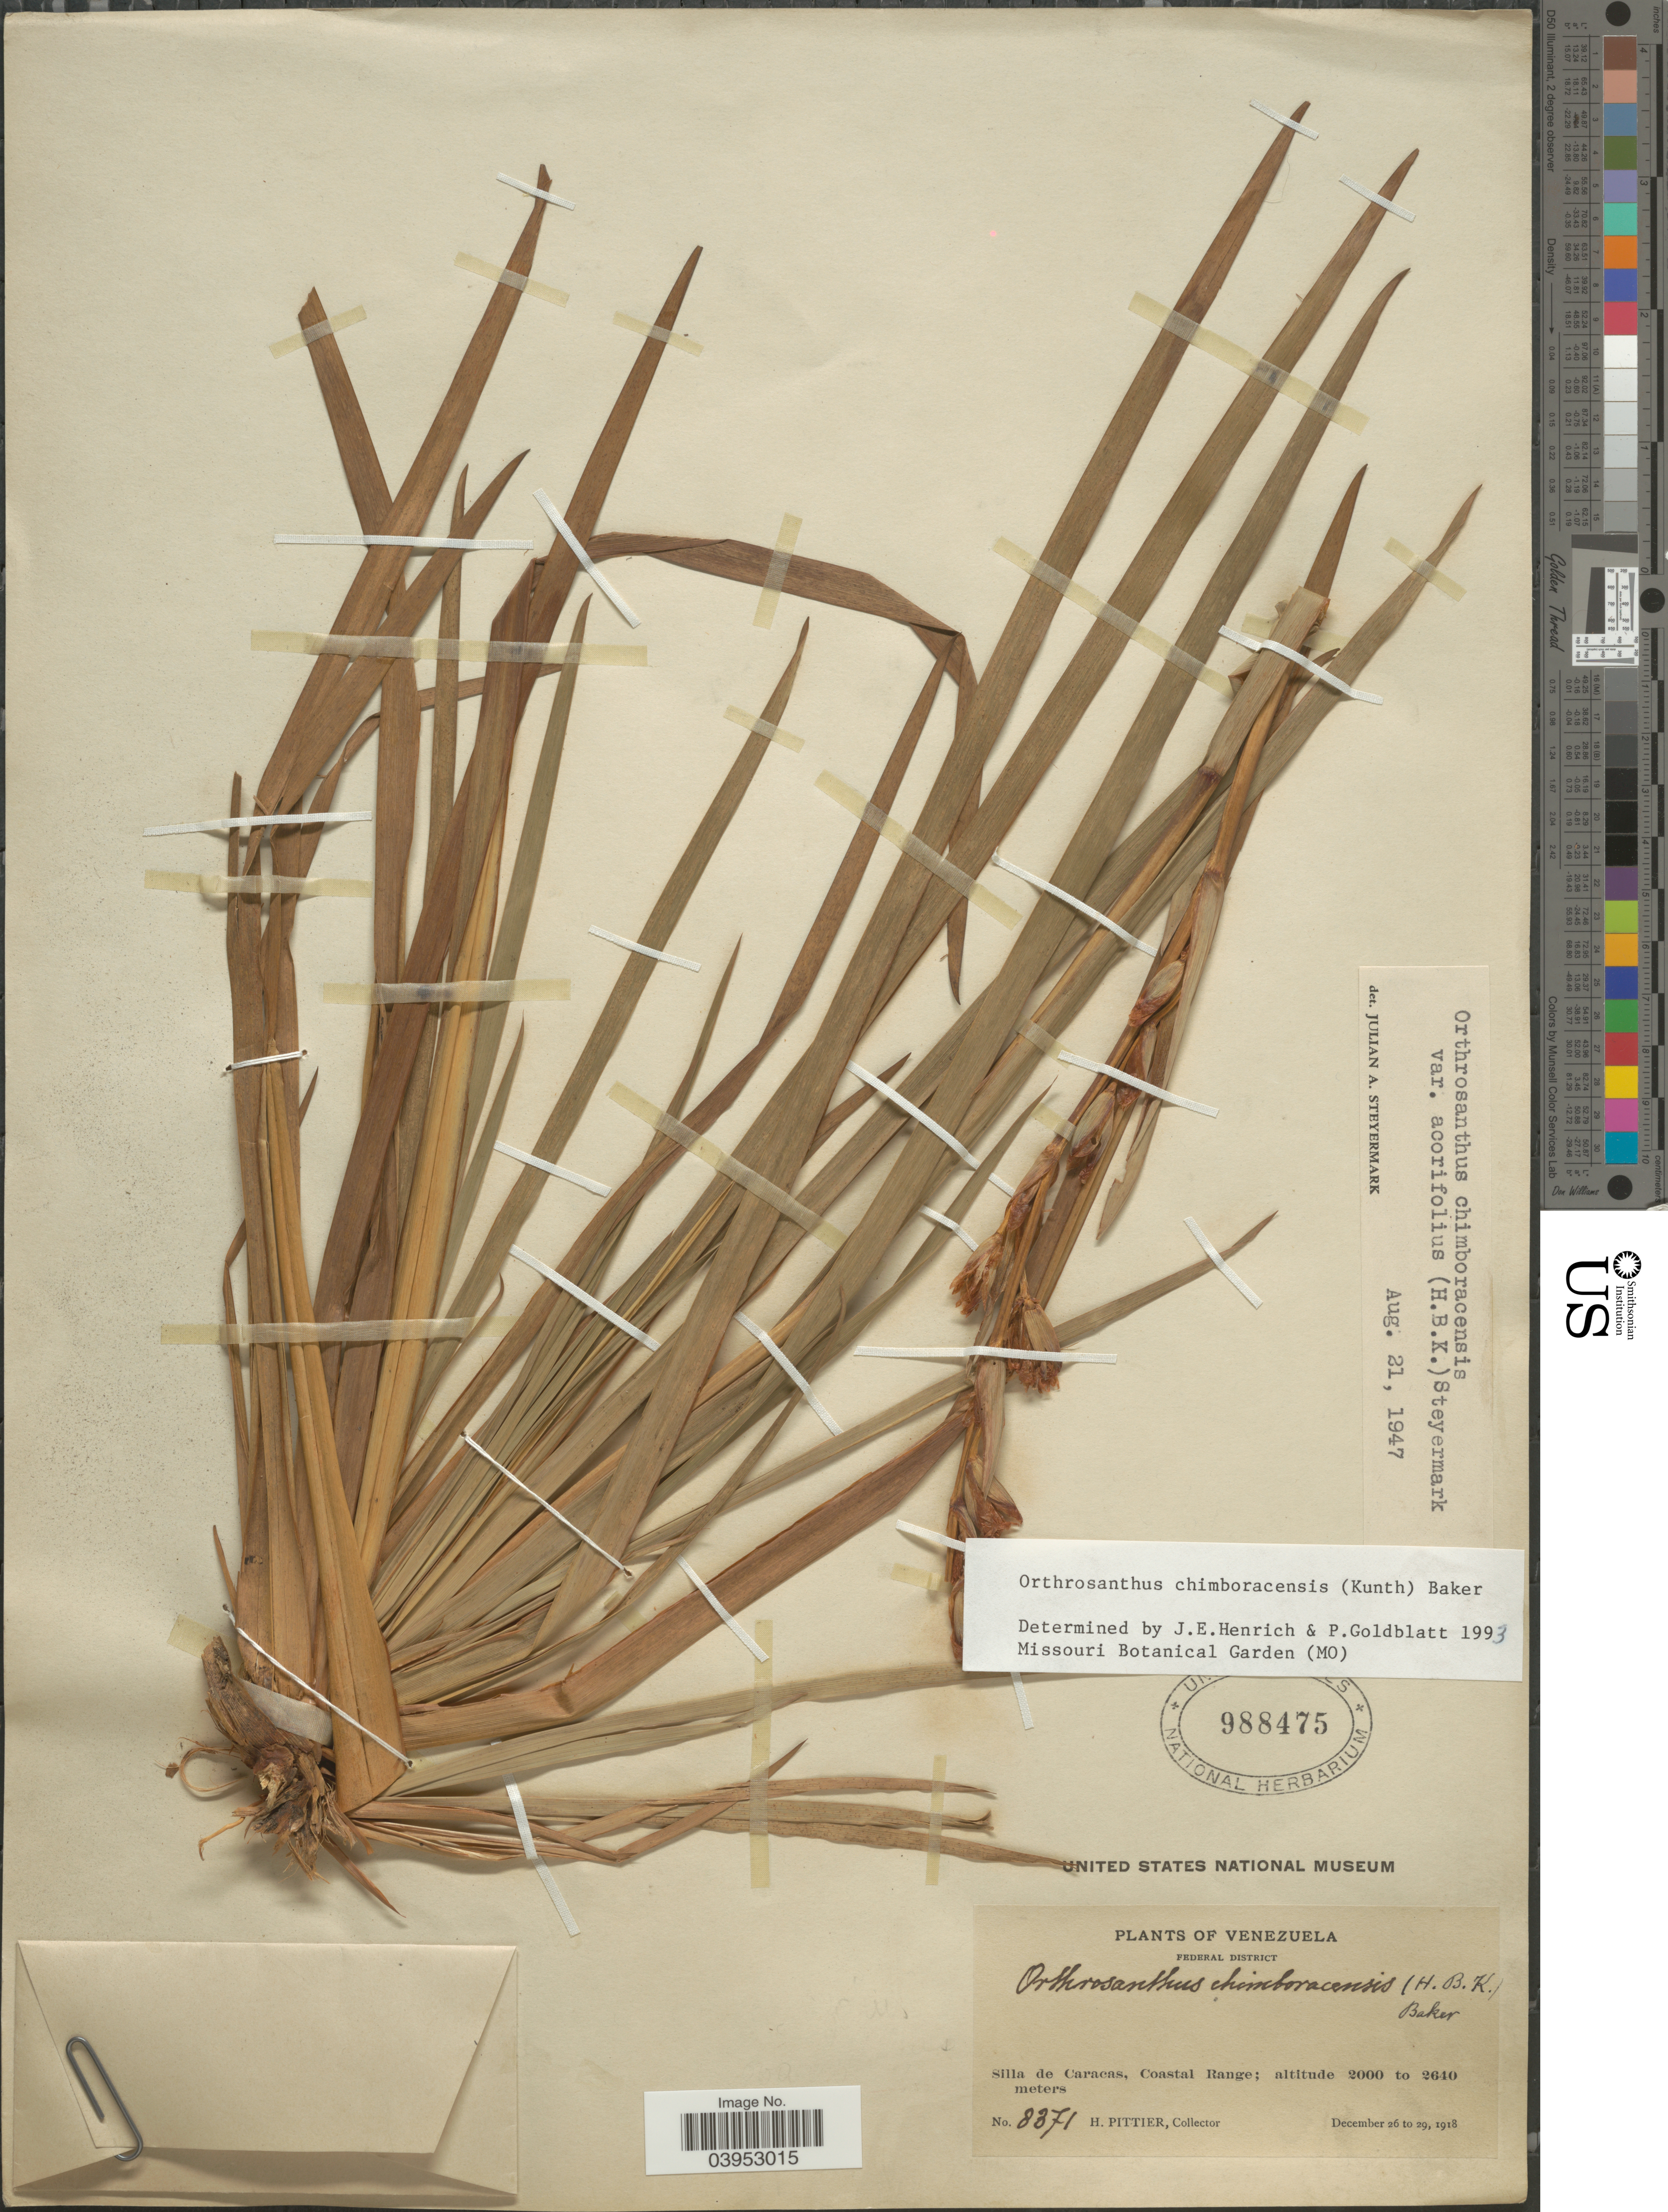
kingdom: Plantae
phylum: Tracheophyta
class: Liliopsida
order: Asparagales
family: Iridaceae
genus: Orthrosanthus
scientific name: Orthrosanthus chimboracensis var. acorifolius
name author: (Kunth) Steyerm.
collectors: H. F. Pittier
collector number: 8371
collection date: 1918-12-26/1918-12-29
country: Venezuela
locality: Federal District. Silla de Caracas, Coastal Range.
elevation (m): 2000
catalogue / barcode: US 988475